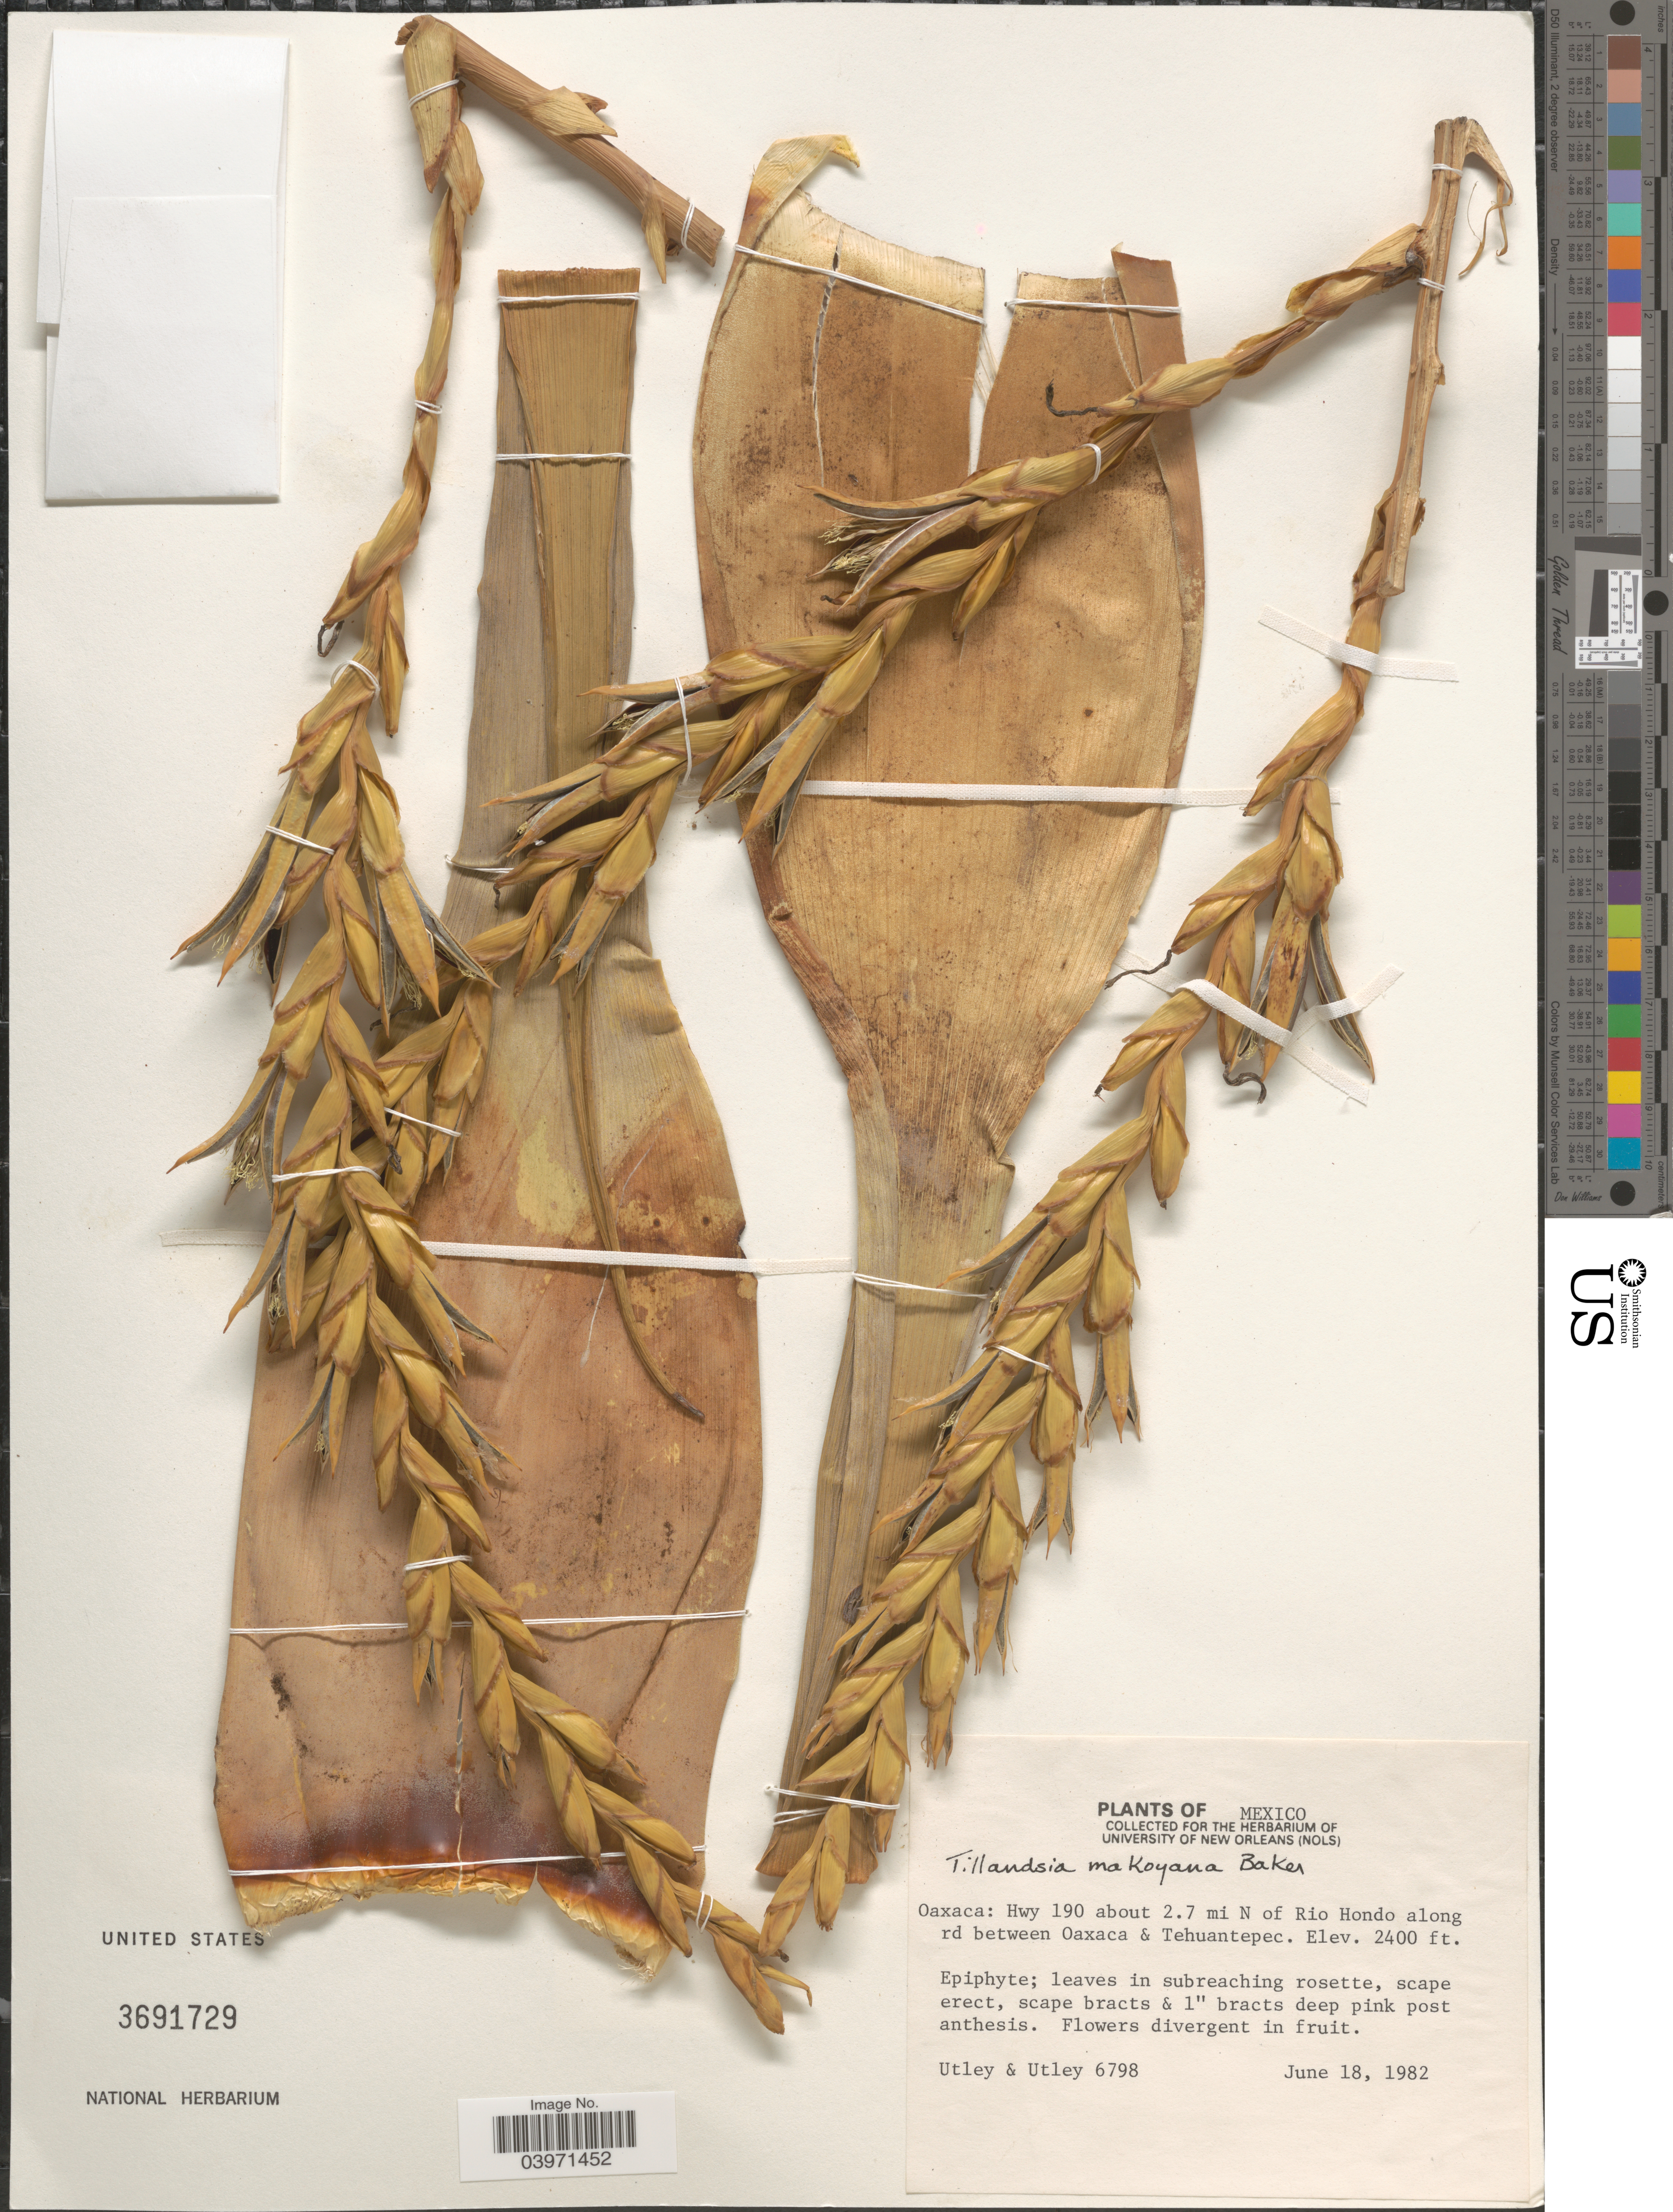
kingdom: Plantae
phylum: Tracheophyta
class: Liliopsida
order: Poales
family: Bromeliaceae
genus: Tillandsia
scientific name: Tillandsia makoyana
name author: Baker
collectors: Utley & Utley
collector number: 6798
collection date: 1982-06-18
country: Mexico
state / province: Oaxaca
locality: Hwy 190 about 2.7 mi N of Rio Hondo along rd between Oaxaca & Tehuantepec.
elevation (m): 732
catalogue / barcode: US 3691729